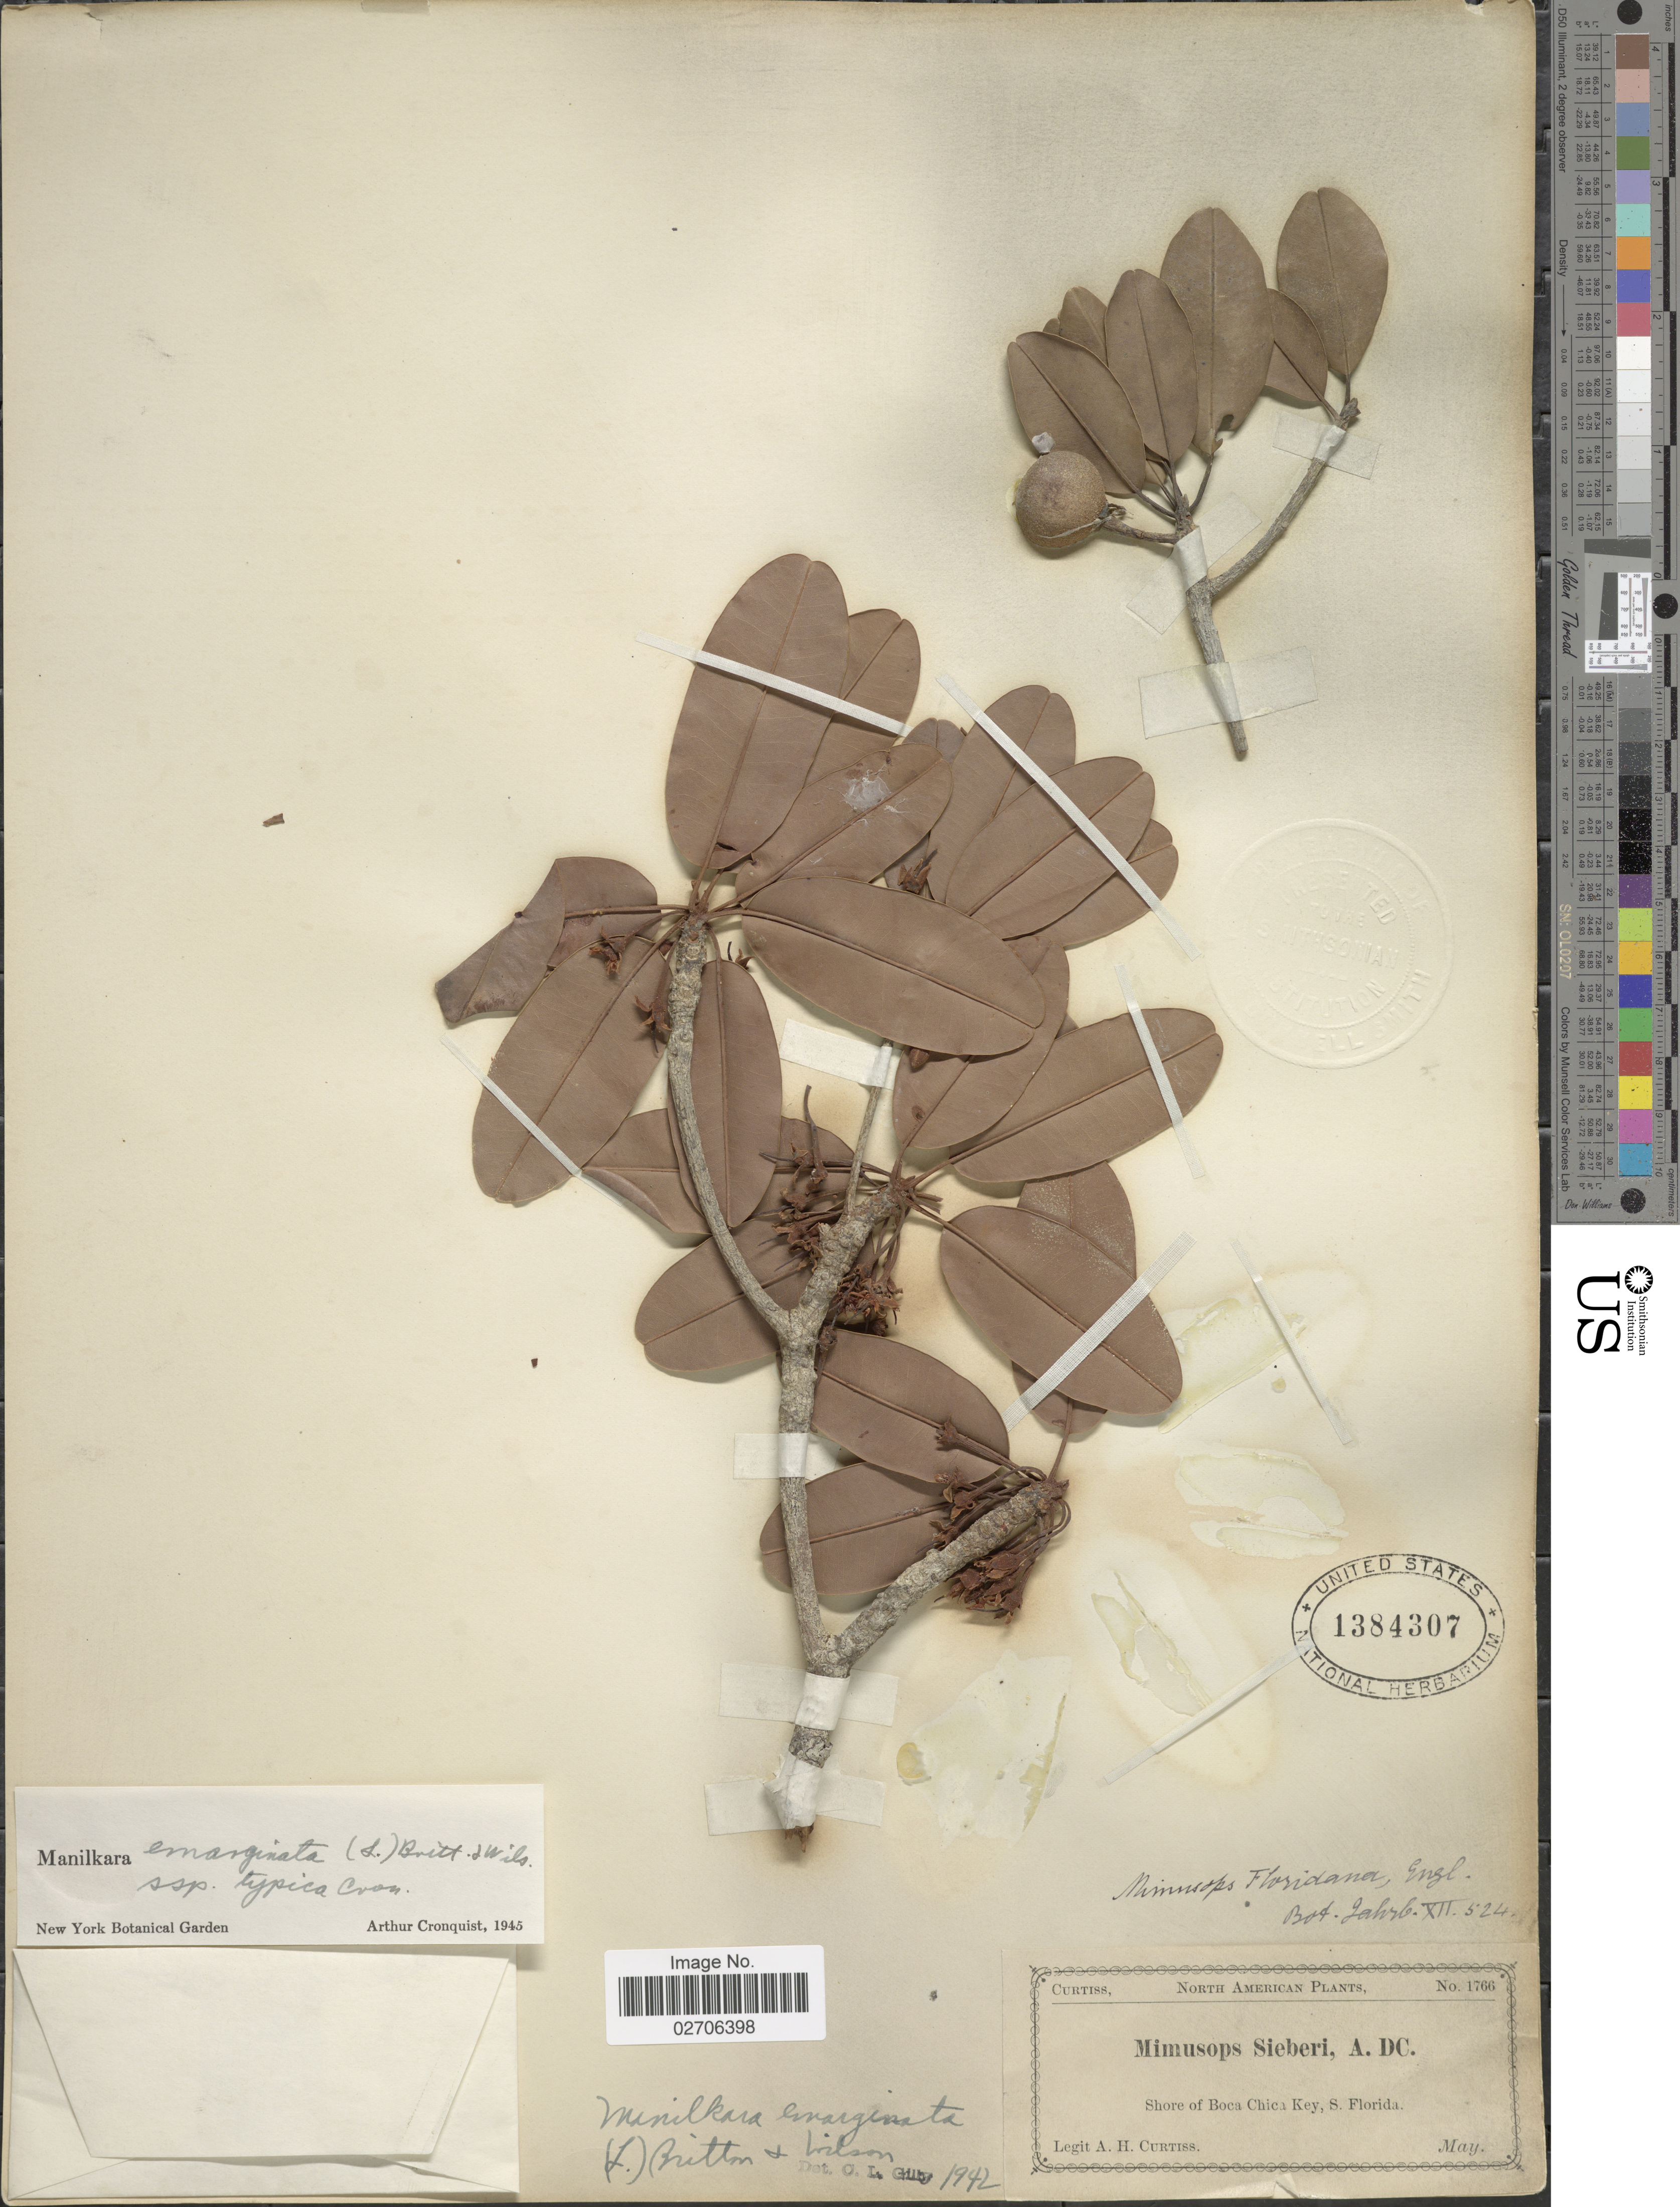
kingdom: Plantae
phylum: Tracheophyta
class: Magnoliopsida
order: Ericales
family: Sapotaceae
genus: Manilkara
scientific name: Manilkara emarginata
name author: (L.) Britton & P. Wilson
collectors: A. H. Curtiss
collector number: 1766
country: United States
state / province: Florida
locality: Shore of Boca Chica Key, S. Florida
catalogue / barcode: US 1384307